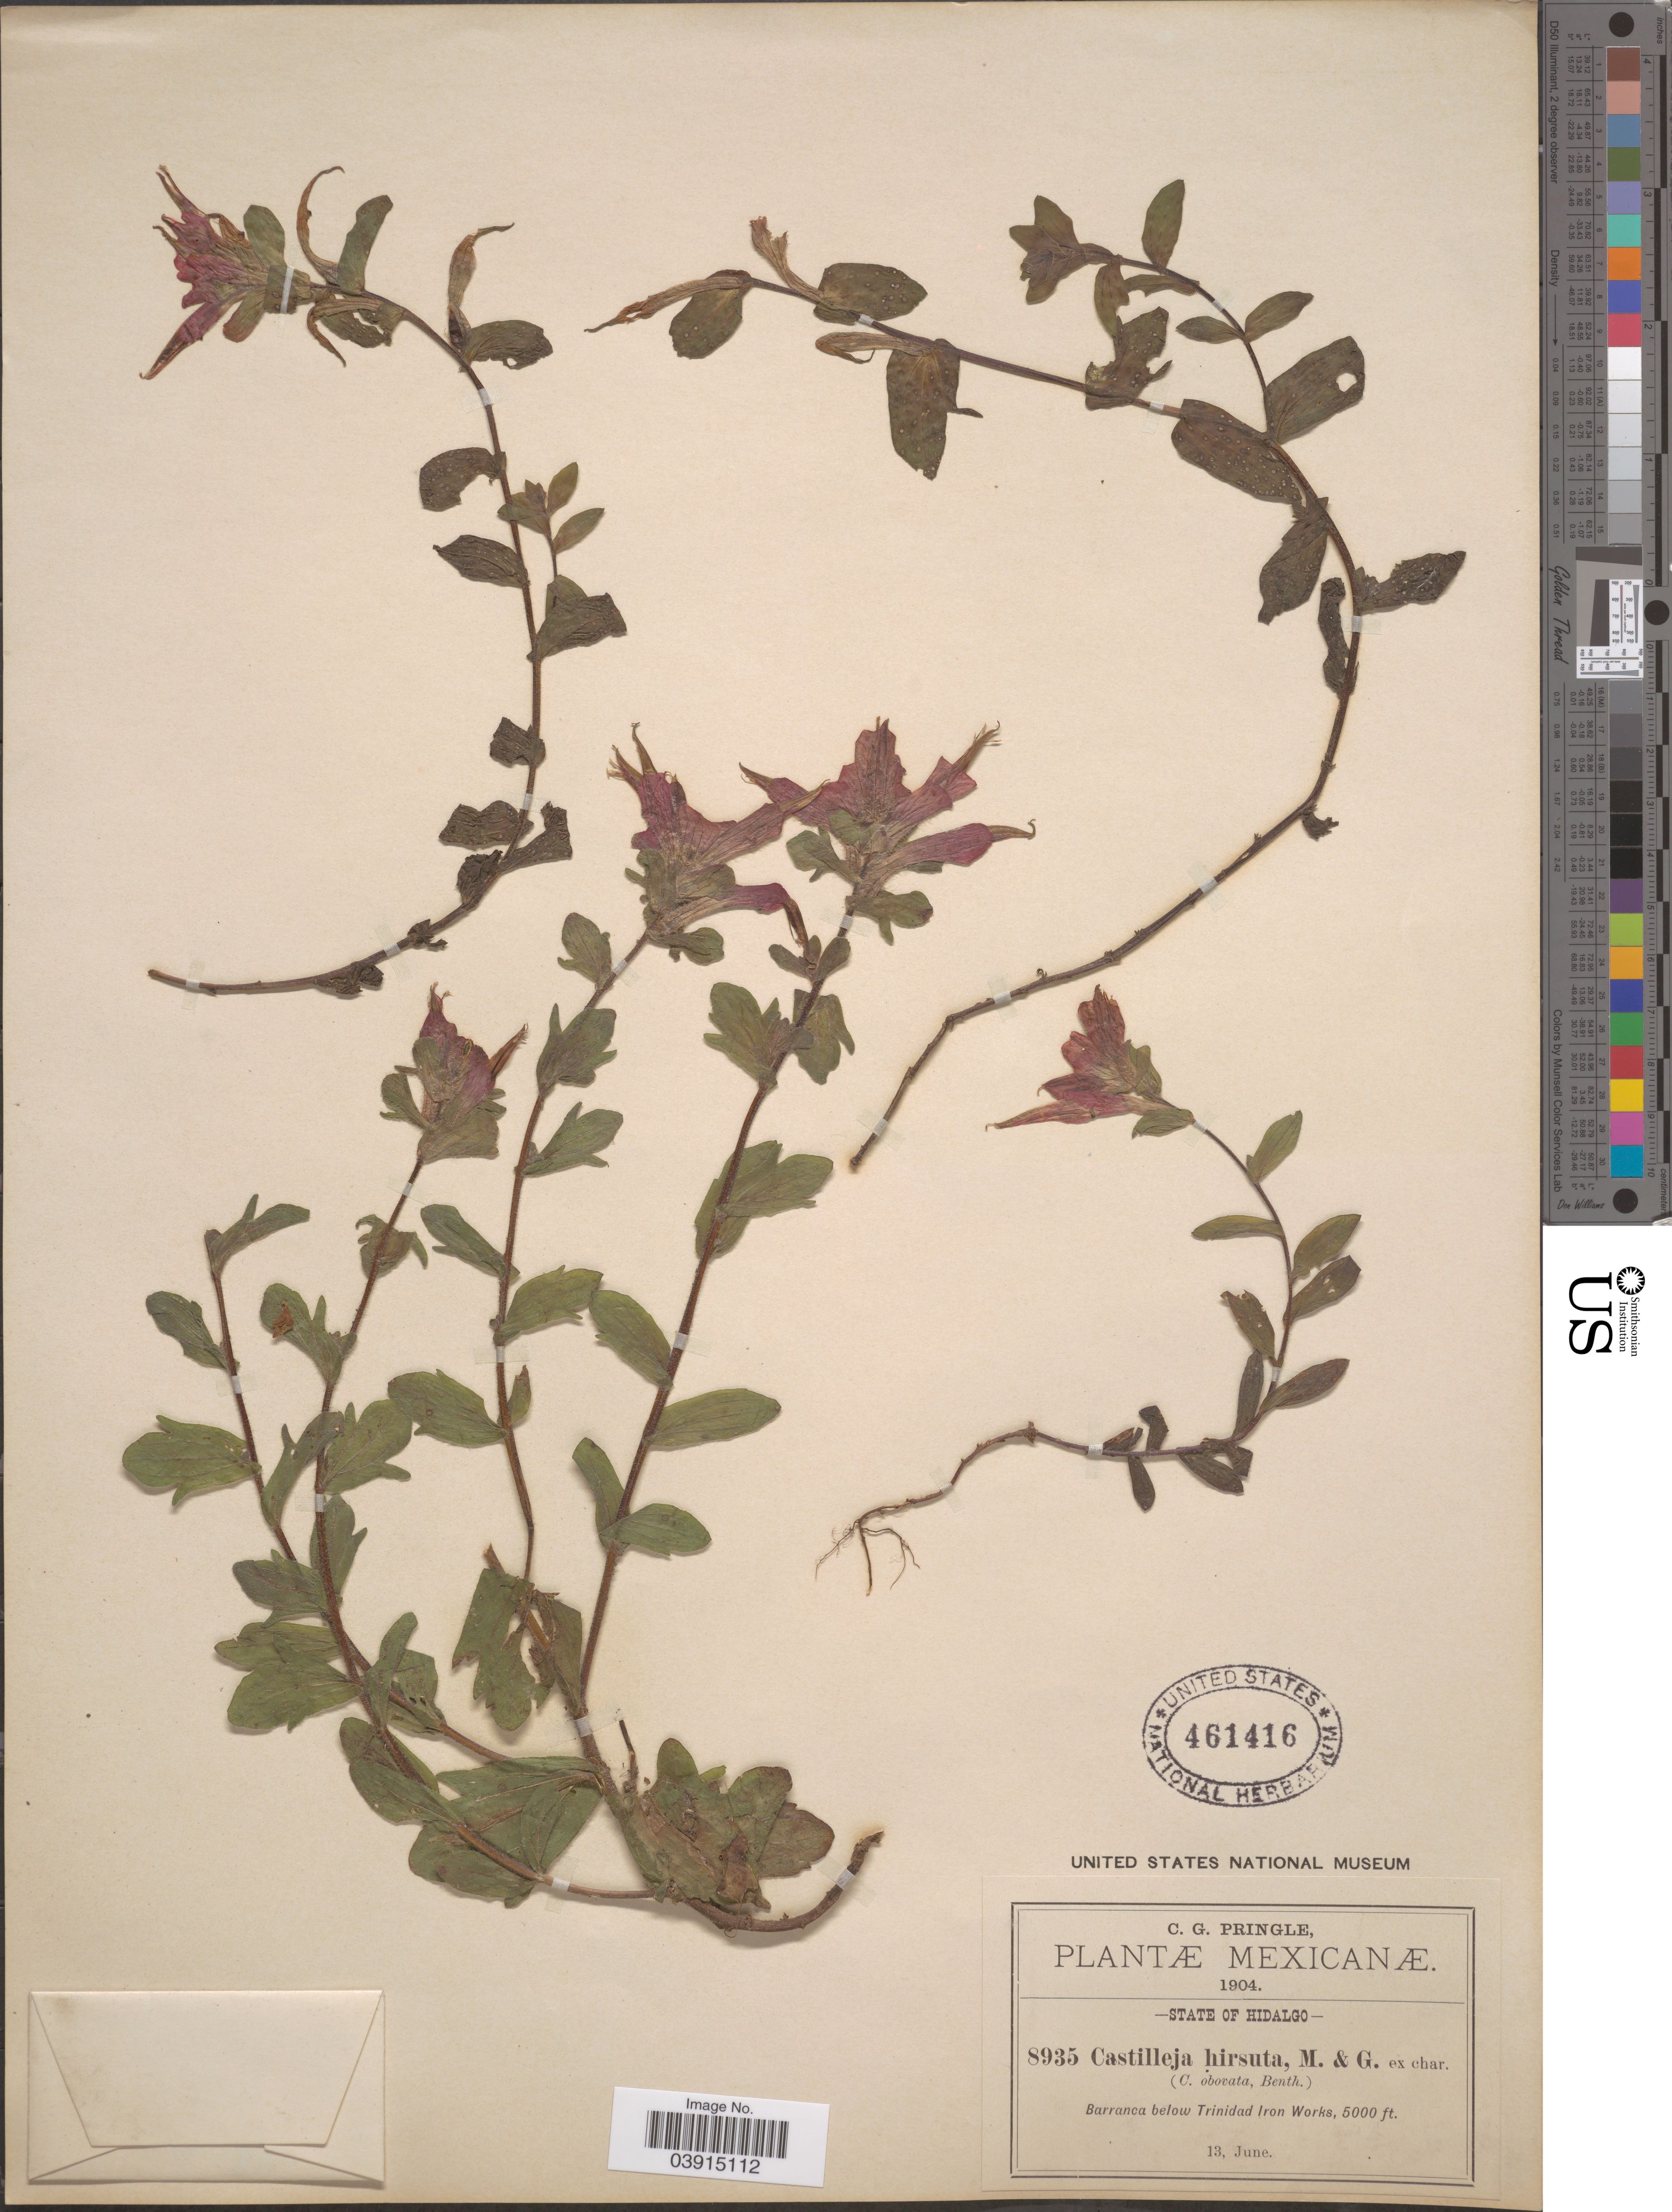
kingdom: Plantae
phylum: Tracheophyta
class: Magnoliopsida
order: Lamiales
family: Orobanchaceae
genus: Castilleja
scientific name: Castilleja hirsuta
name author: M. Martens & Galeotti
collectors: C. G. Pringle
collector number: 8935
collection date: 1904-06-13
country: Mexico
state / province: Hidalgo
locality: Barranca below Trinidad Iron Works.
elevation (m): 1524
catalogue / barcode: US 461416